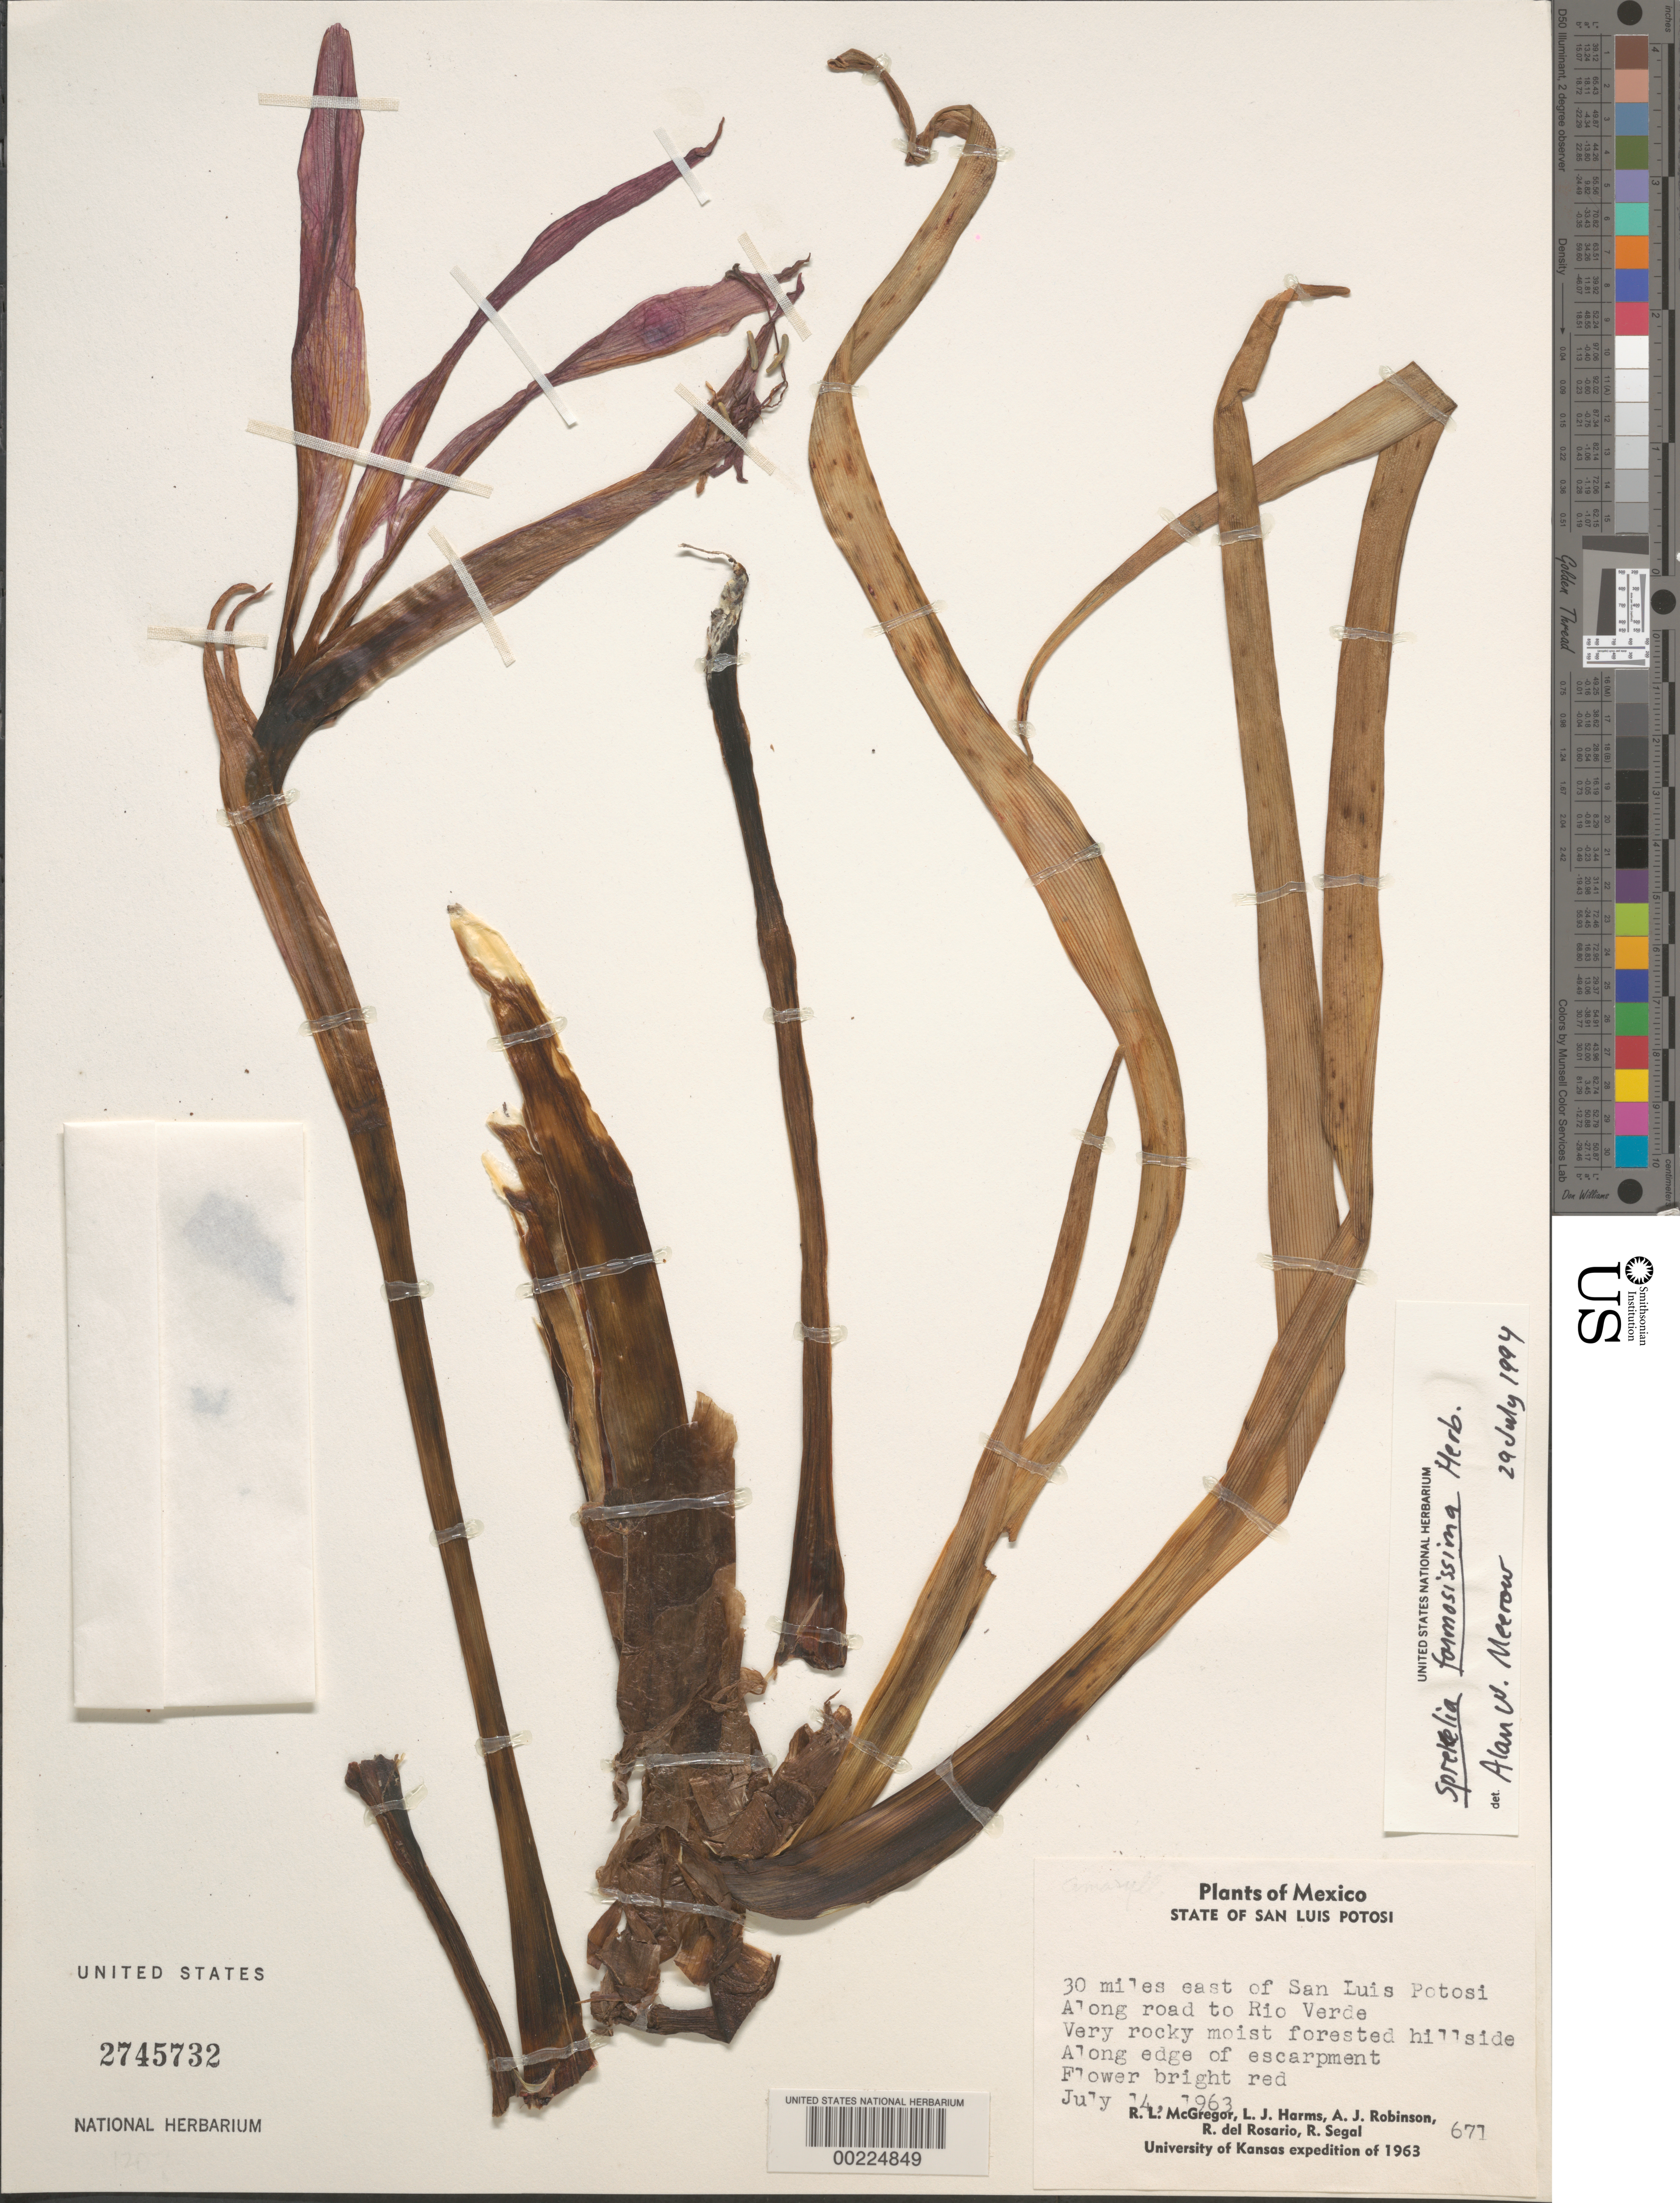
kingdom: Plantae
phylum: Tracheophyta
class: Liliopsida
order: Asparagales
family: Amaryllidaceae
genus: Sprekelia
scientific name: Sprekelia formosissima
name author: (L.) Herb.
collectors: R. L. McGregor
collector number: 671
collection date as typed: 14 Jul 1963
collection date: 1963-07-14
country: Mexico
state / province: San Luis Potosí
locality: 30 mi E of San Luis Potosi, along road to Rio Verde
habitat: Very rocky moist forested hillside, along edge of escarpment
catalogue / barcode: US 2745732